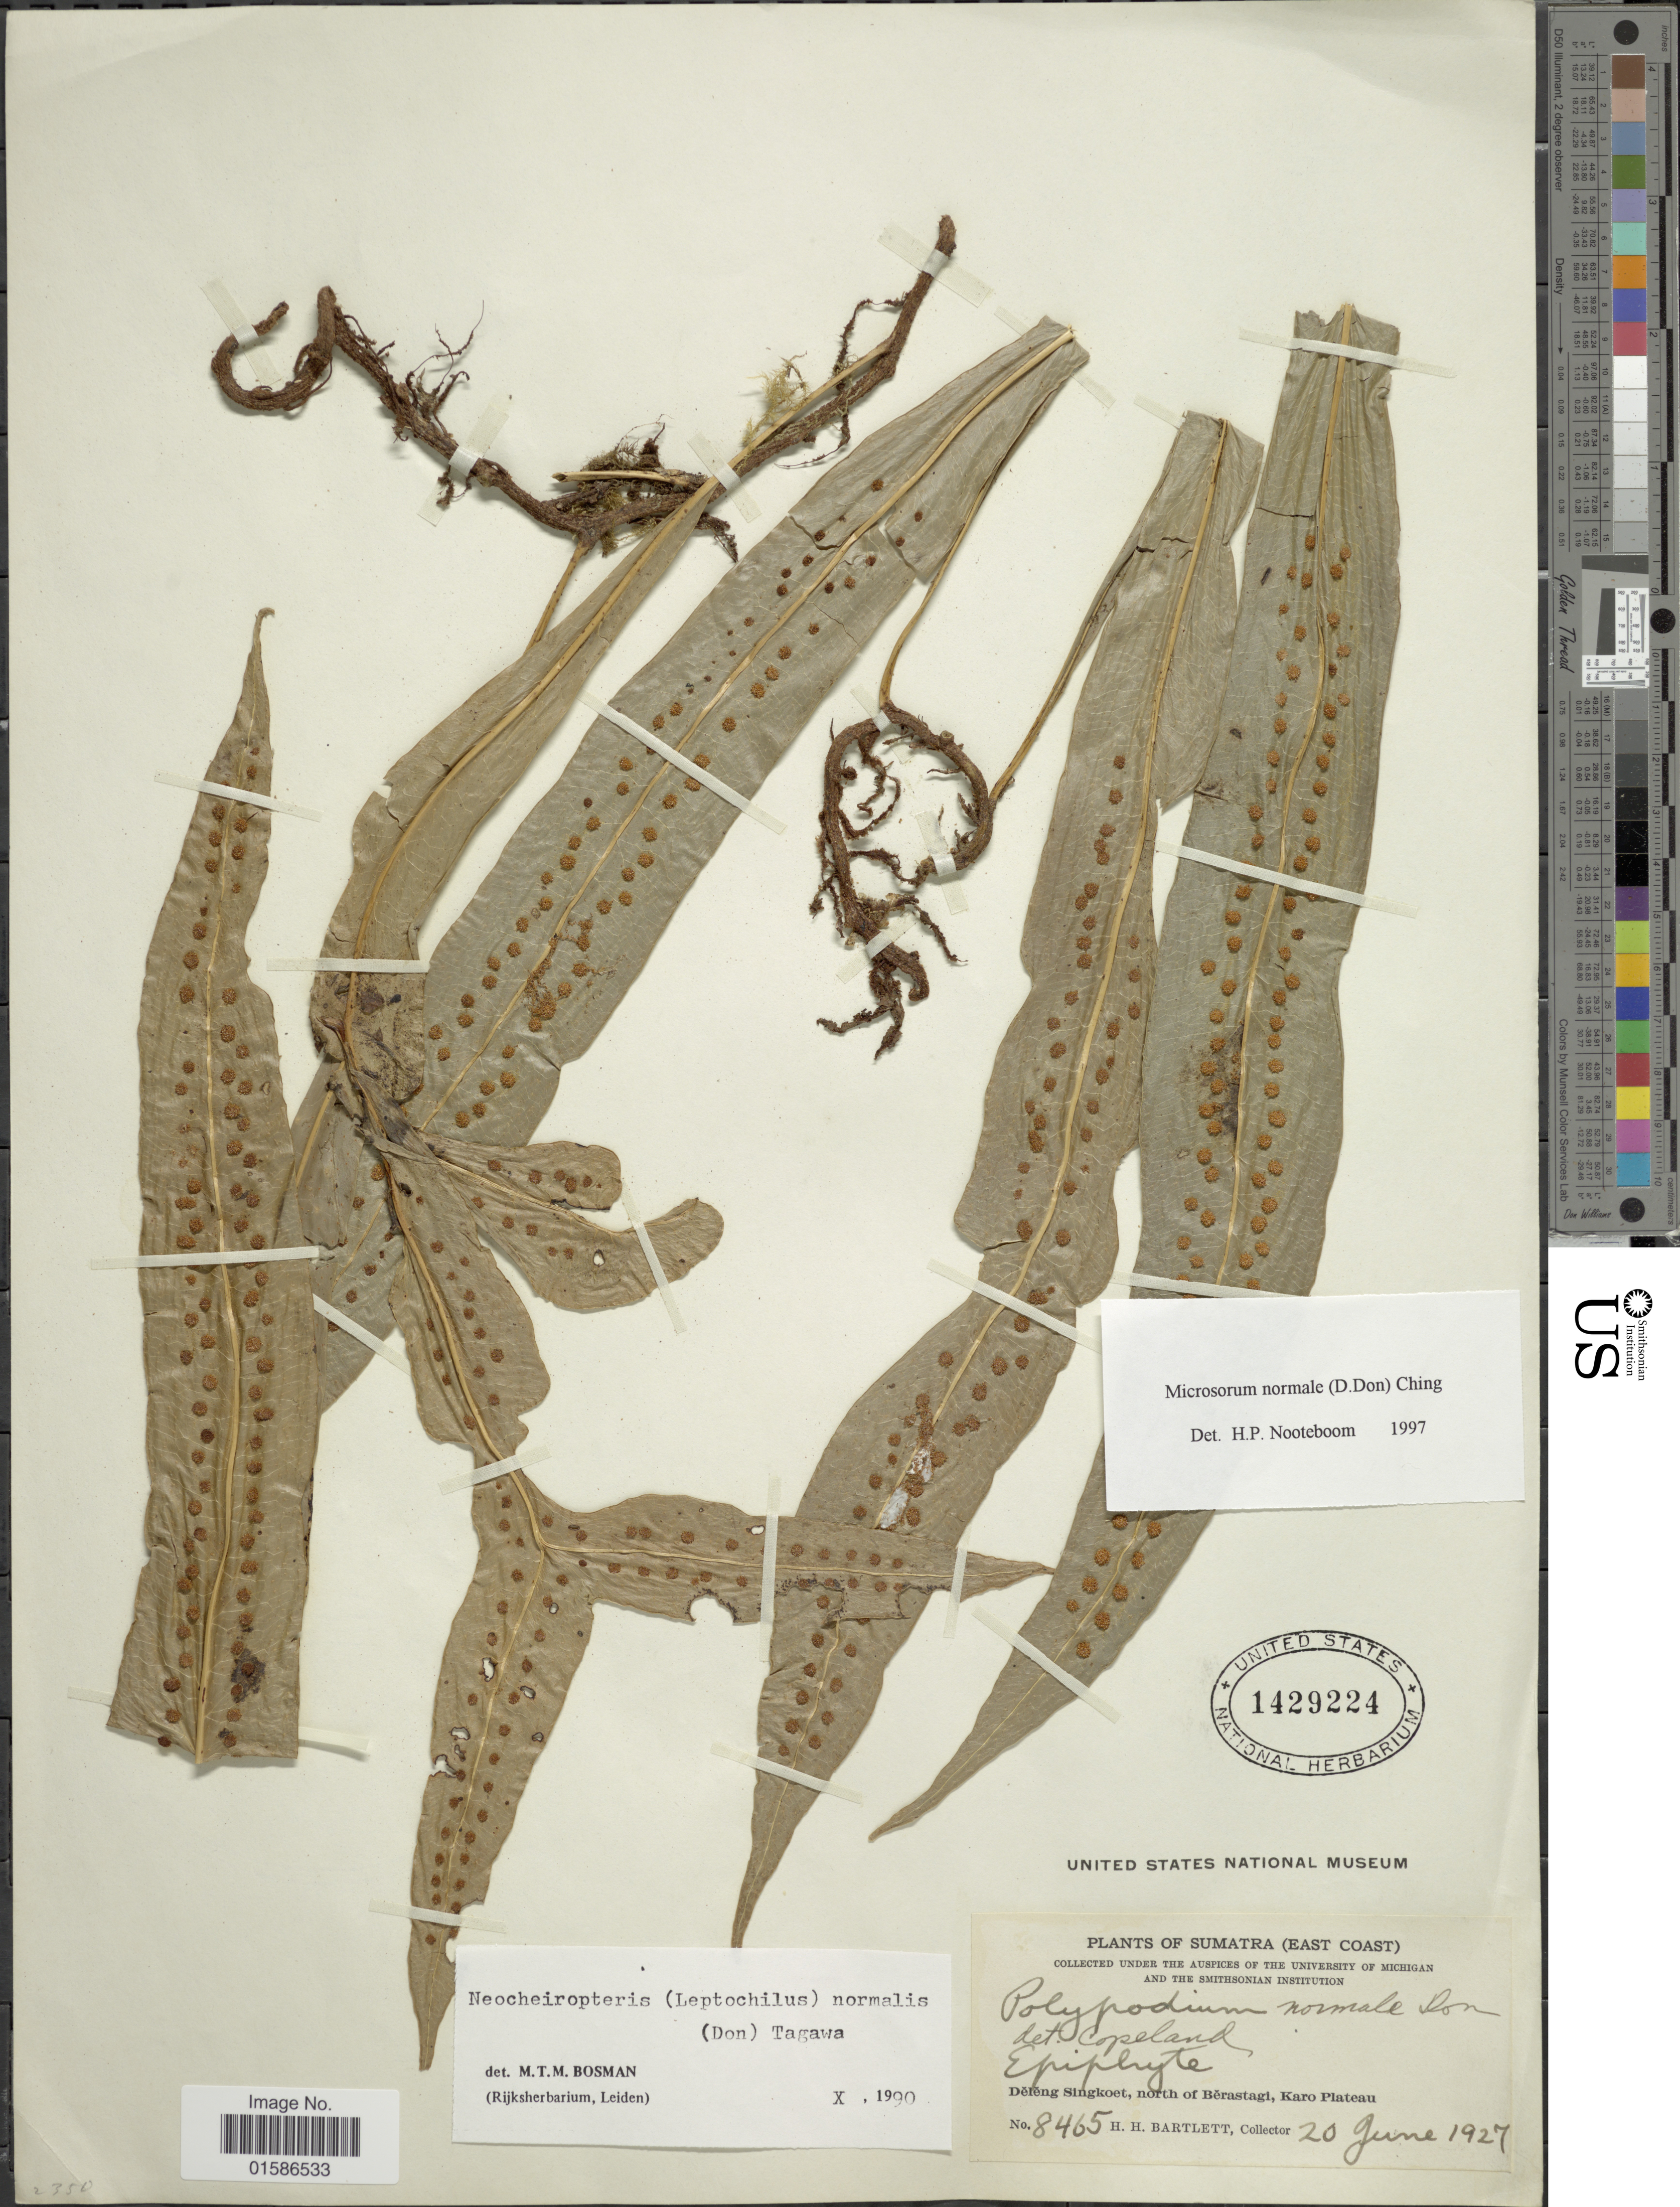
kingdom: Plantae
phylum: Tracheophyta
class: Polypodiopsida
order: Polypodiales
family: Polypodiaceae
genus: Microsorum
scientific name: Microsorum normale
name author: (D. Don) Ching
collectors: H. H. Bartlett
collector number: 8465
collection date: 1927-06-20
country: Indonesia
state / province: Sumatra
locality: (East Coast), Slopes of Dêlêng Singkoet, north of Bêrastagi, Karo Plateau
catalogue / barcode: US 1429224